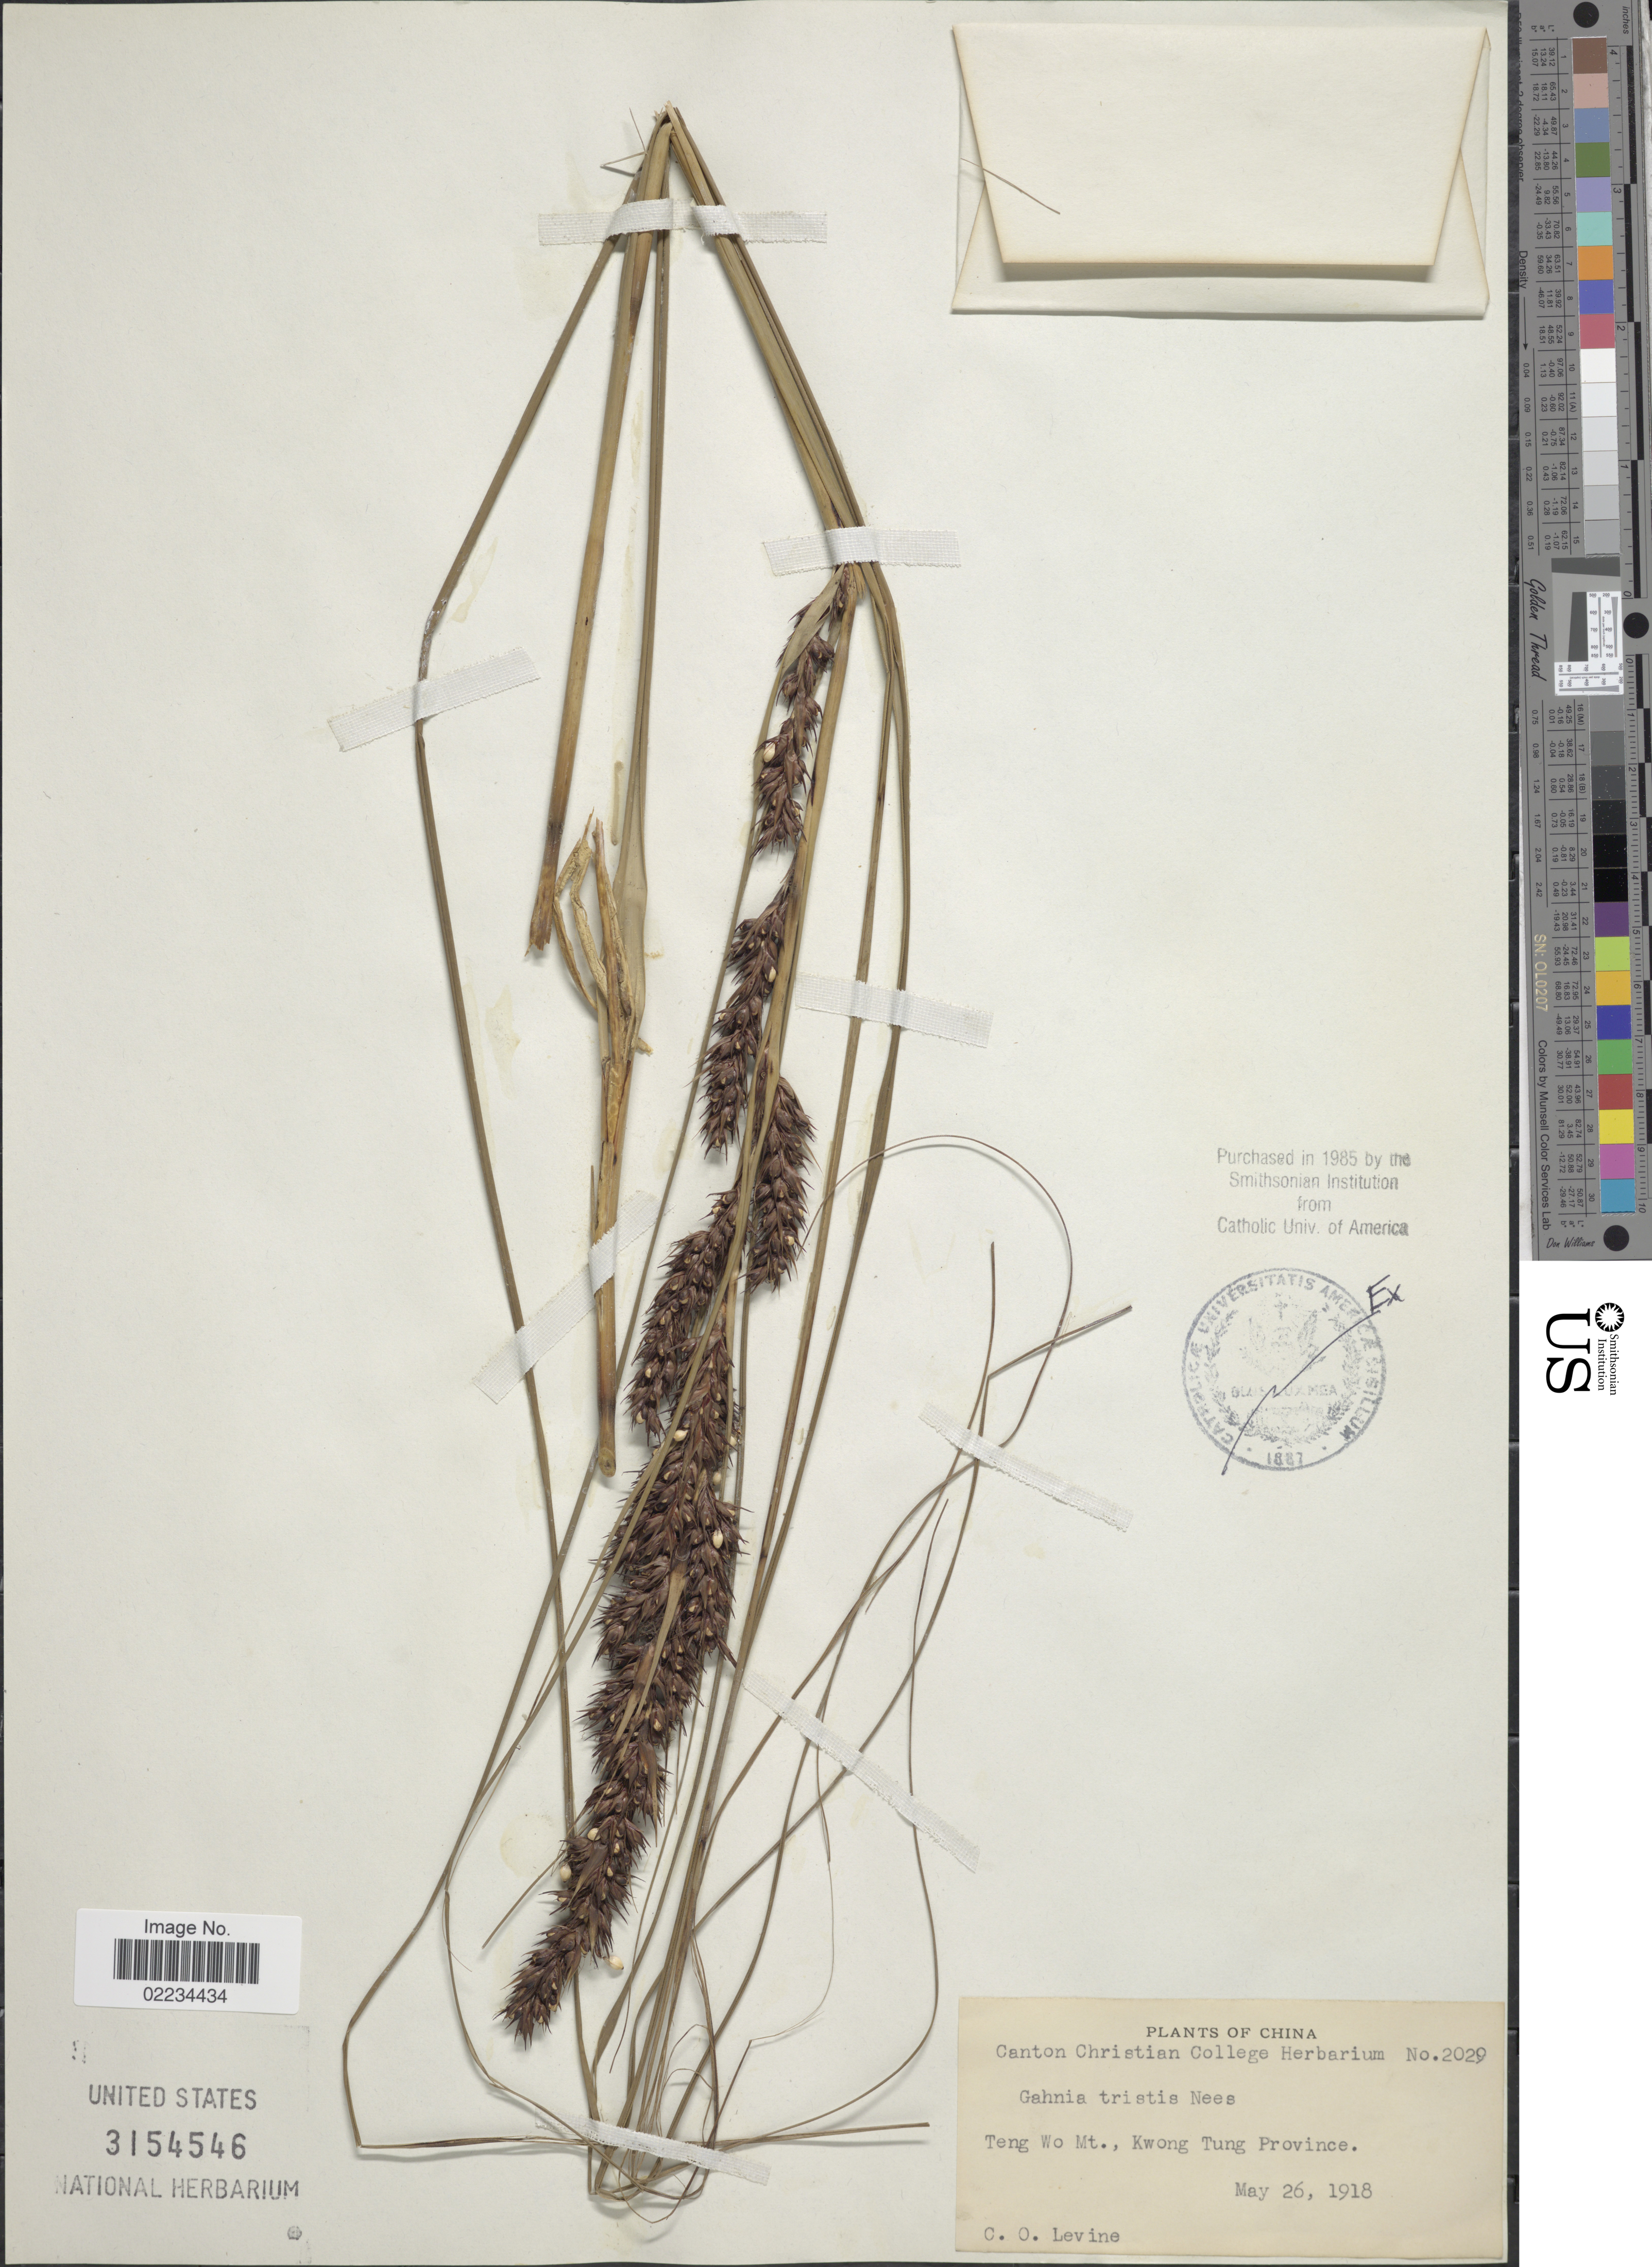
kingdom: Plantae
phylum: Tracheophyta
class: Liliopsida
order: Poales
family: Cyperaceae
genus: Gahnia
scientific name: Gahnia tristis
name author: Nees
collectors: C. O. Levine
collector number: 2029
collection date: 1918-05-26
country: China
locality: Teng Wo Mt., Kwong Tung Province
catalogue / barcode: US 3154546